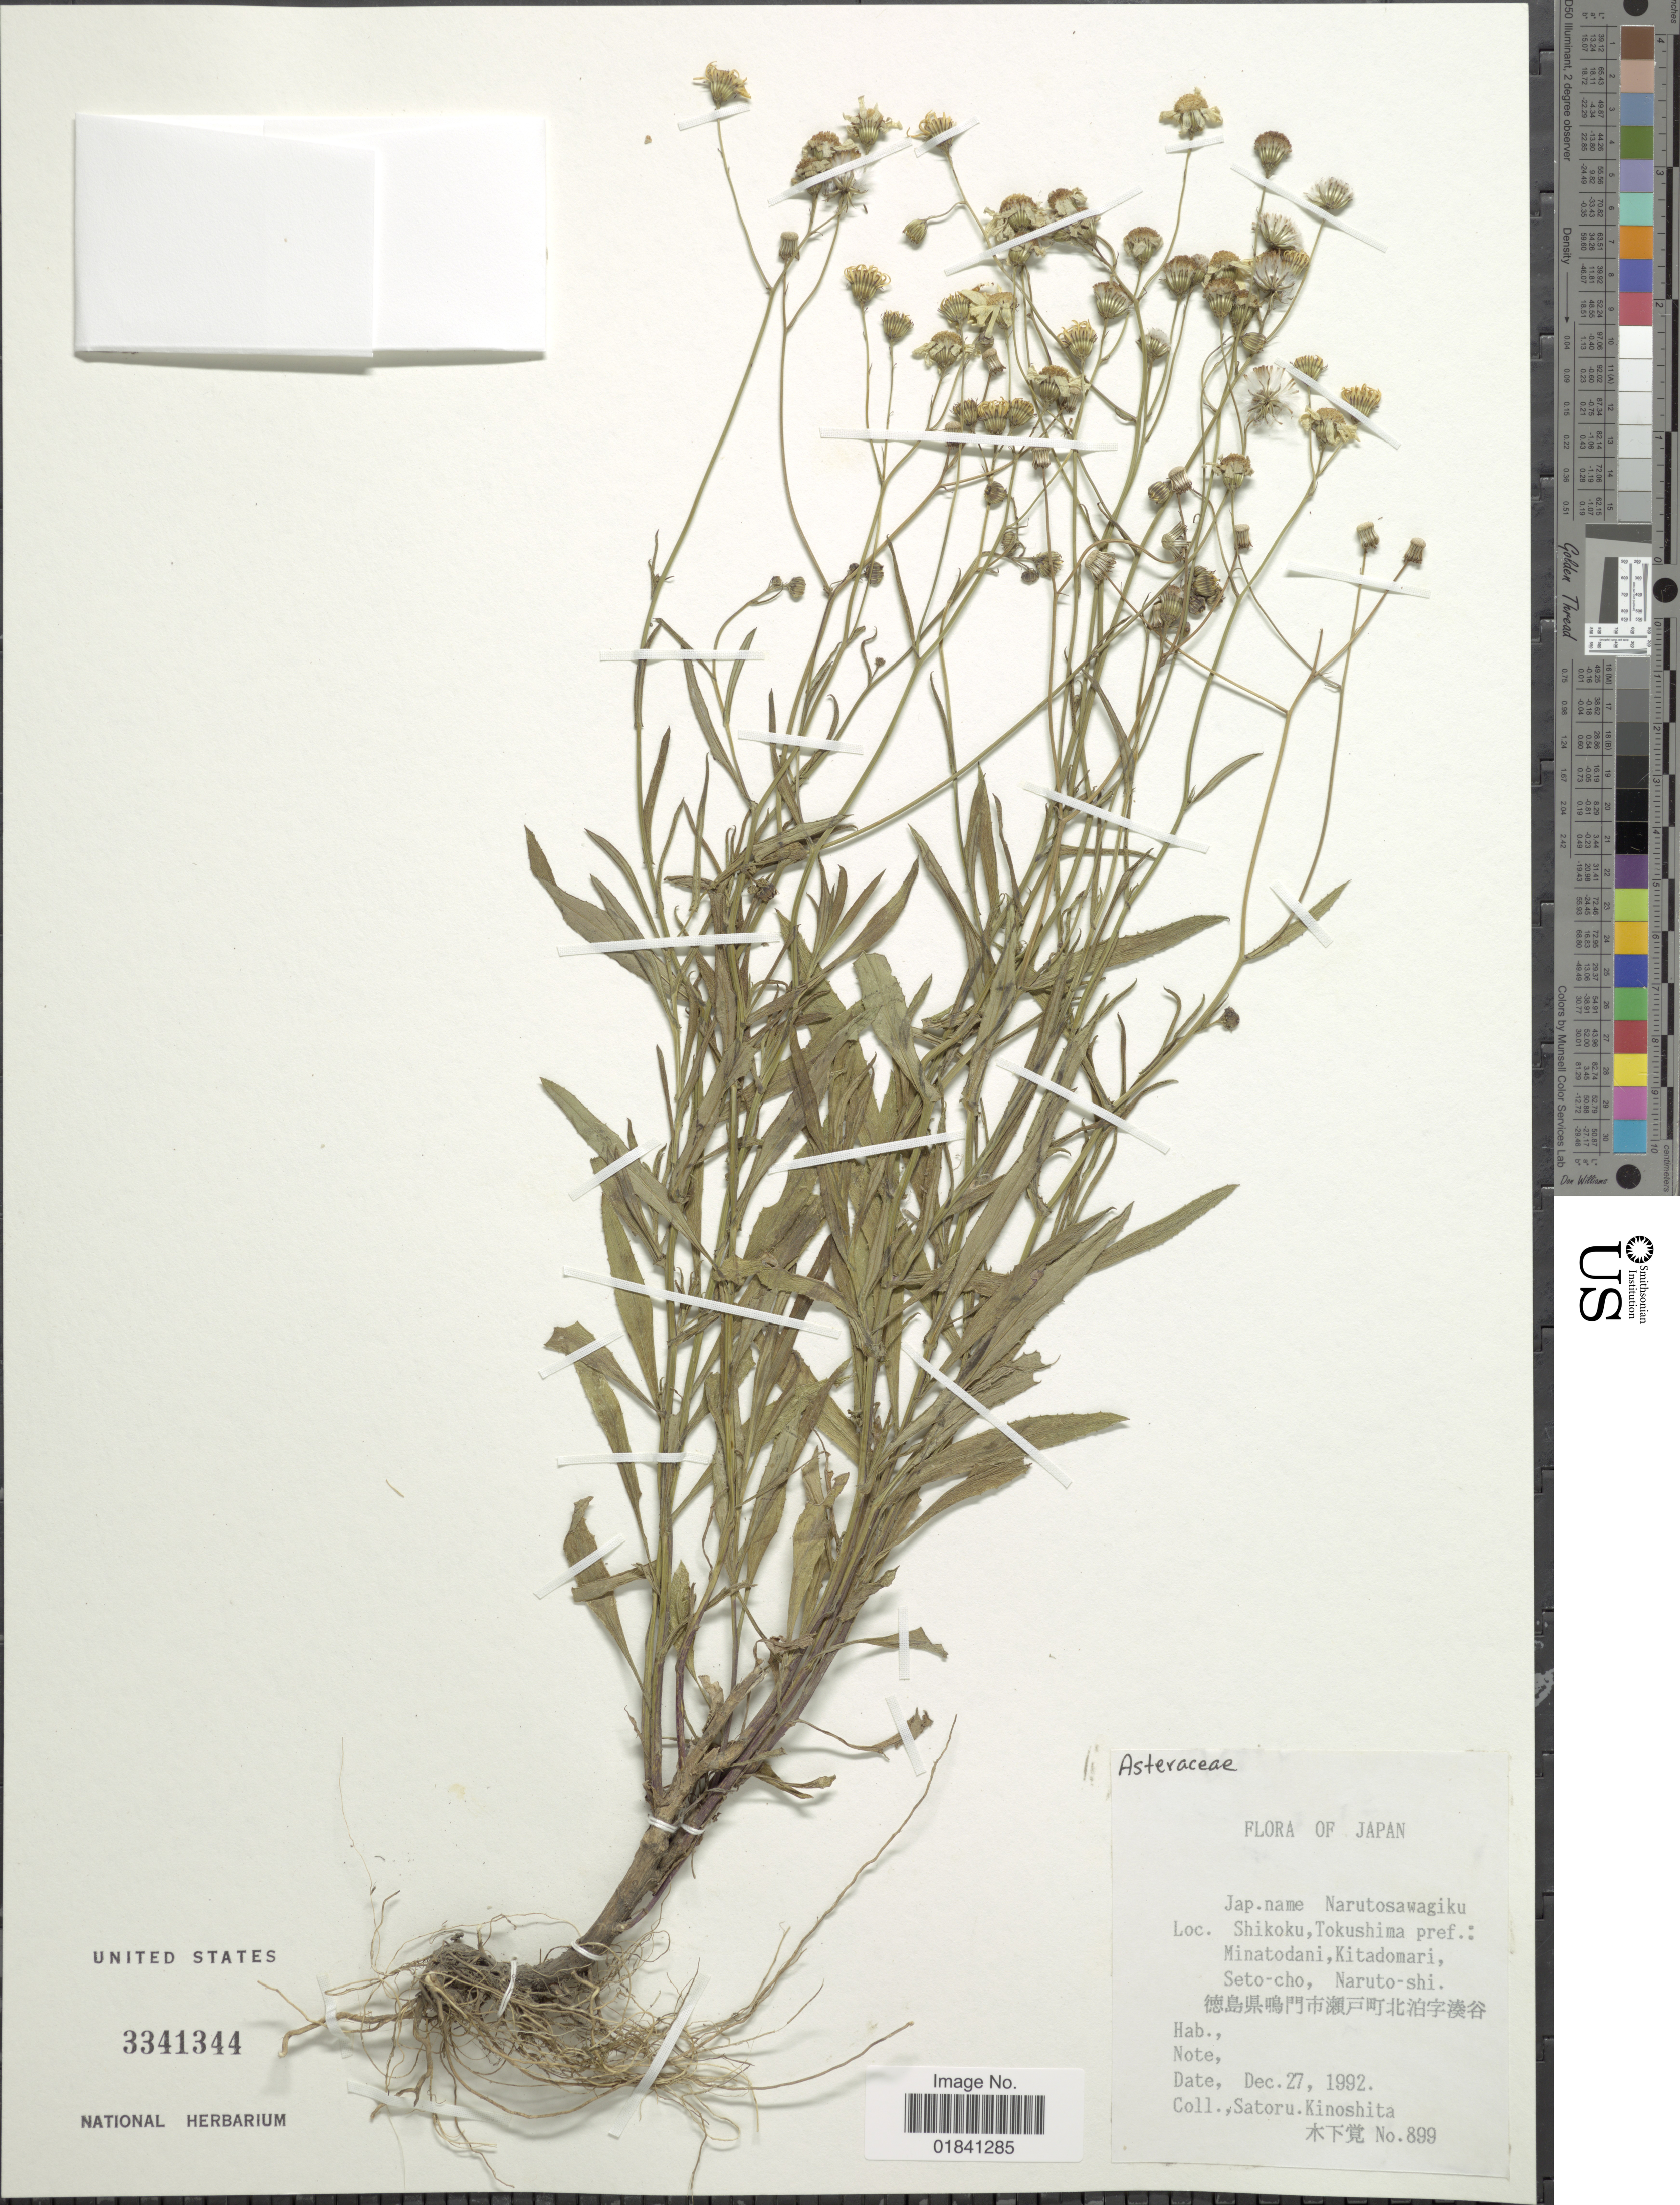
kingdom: Plantae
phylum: Tracheophyta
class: Magnoliopsida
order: Asterales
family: Asteraceae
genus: Senecio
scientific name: Senecio madagascariensis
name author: Poir.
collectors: S. Kinoshita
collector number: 899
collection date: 1992-12-27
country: Japan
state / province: Tokusima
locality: Shikoku, Tokushima pref.: Minatodani, Kitadomari, Seto-cho, Naruto-shi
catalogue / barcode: US 3341344